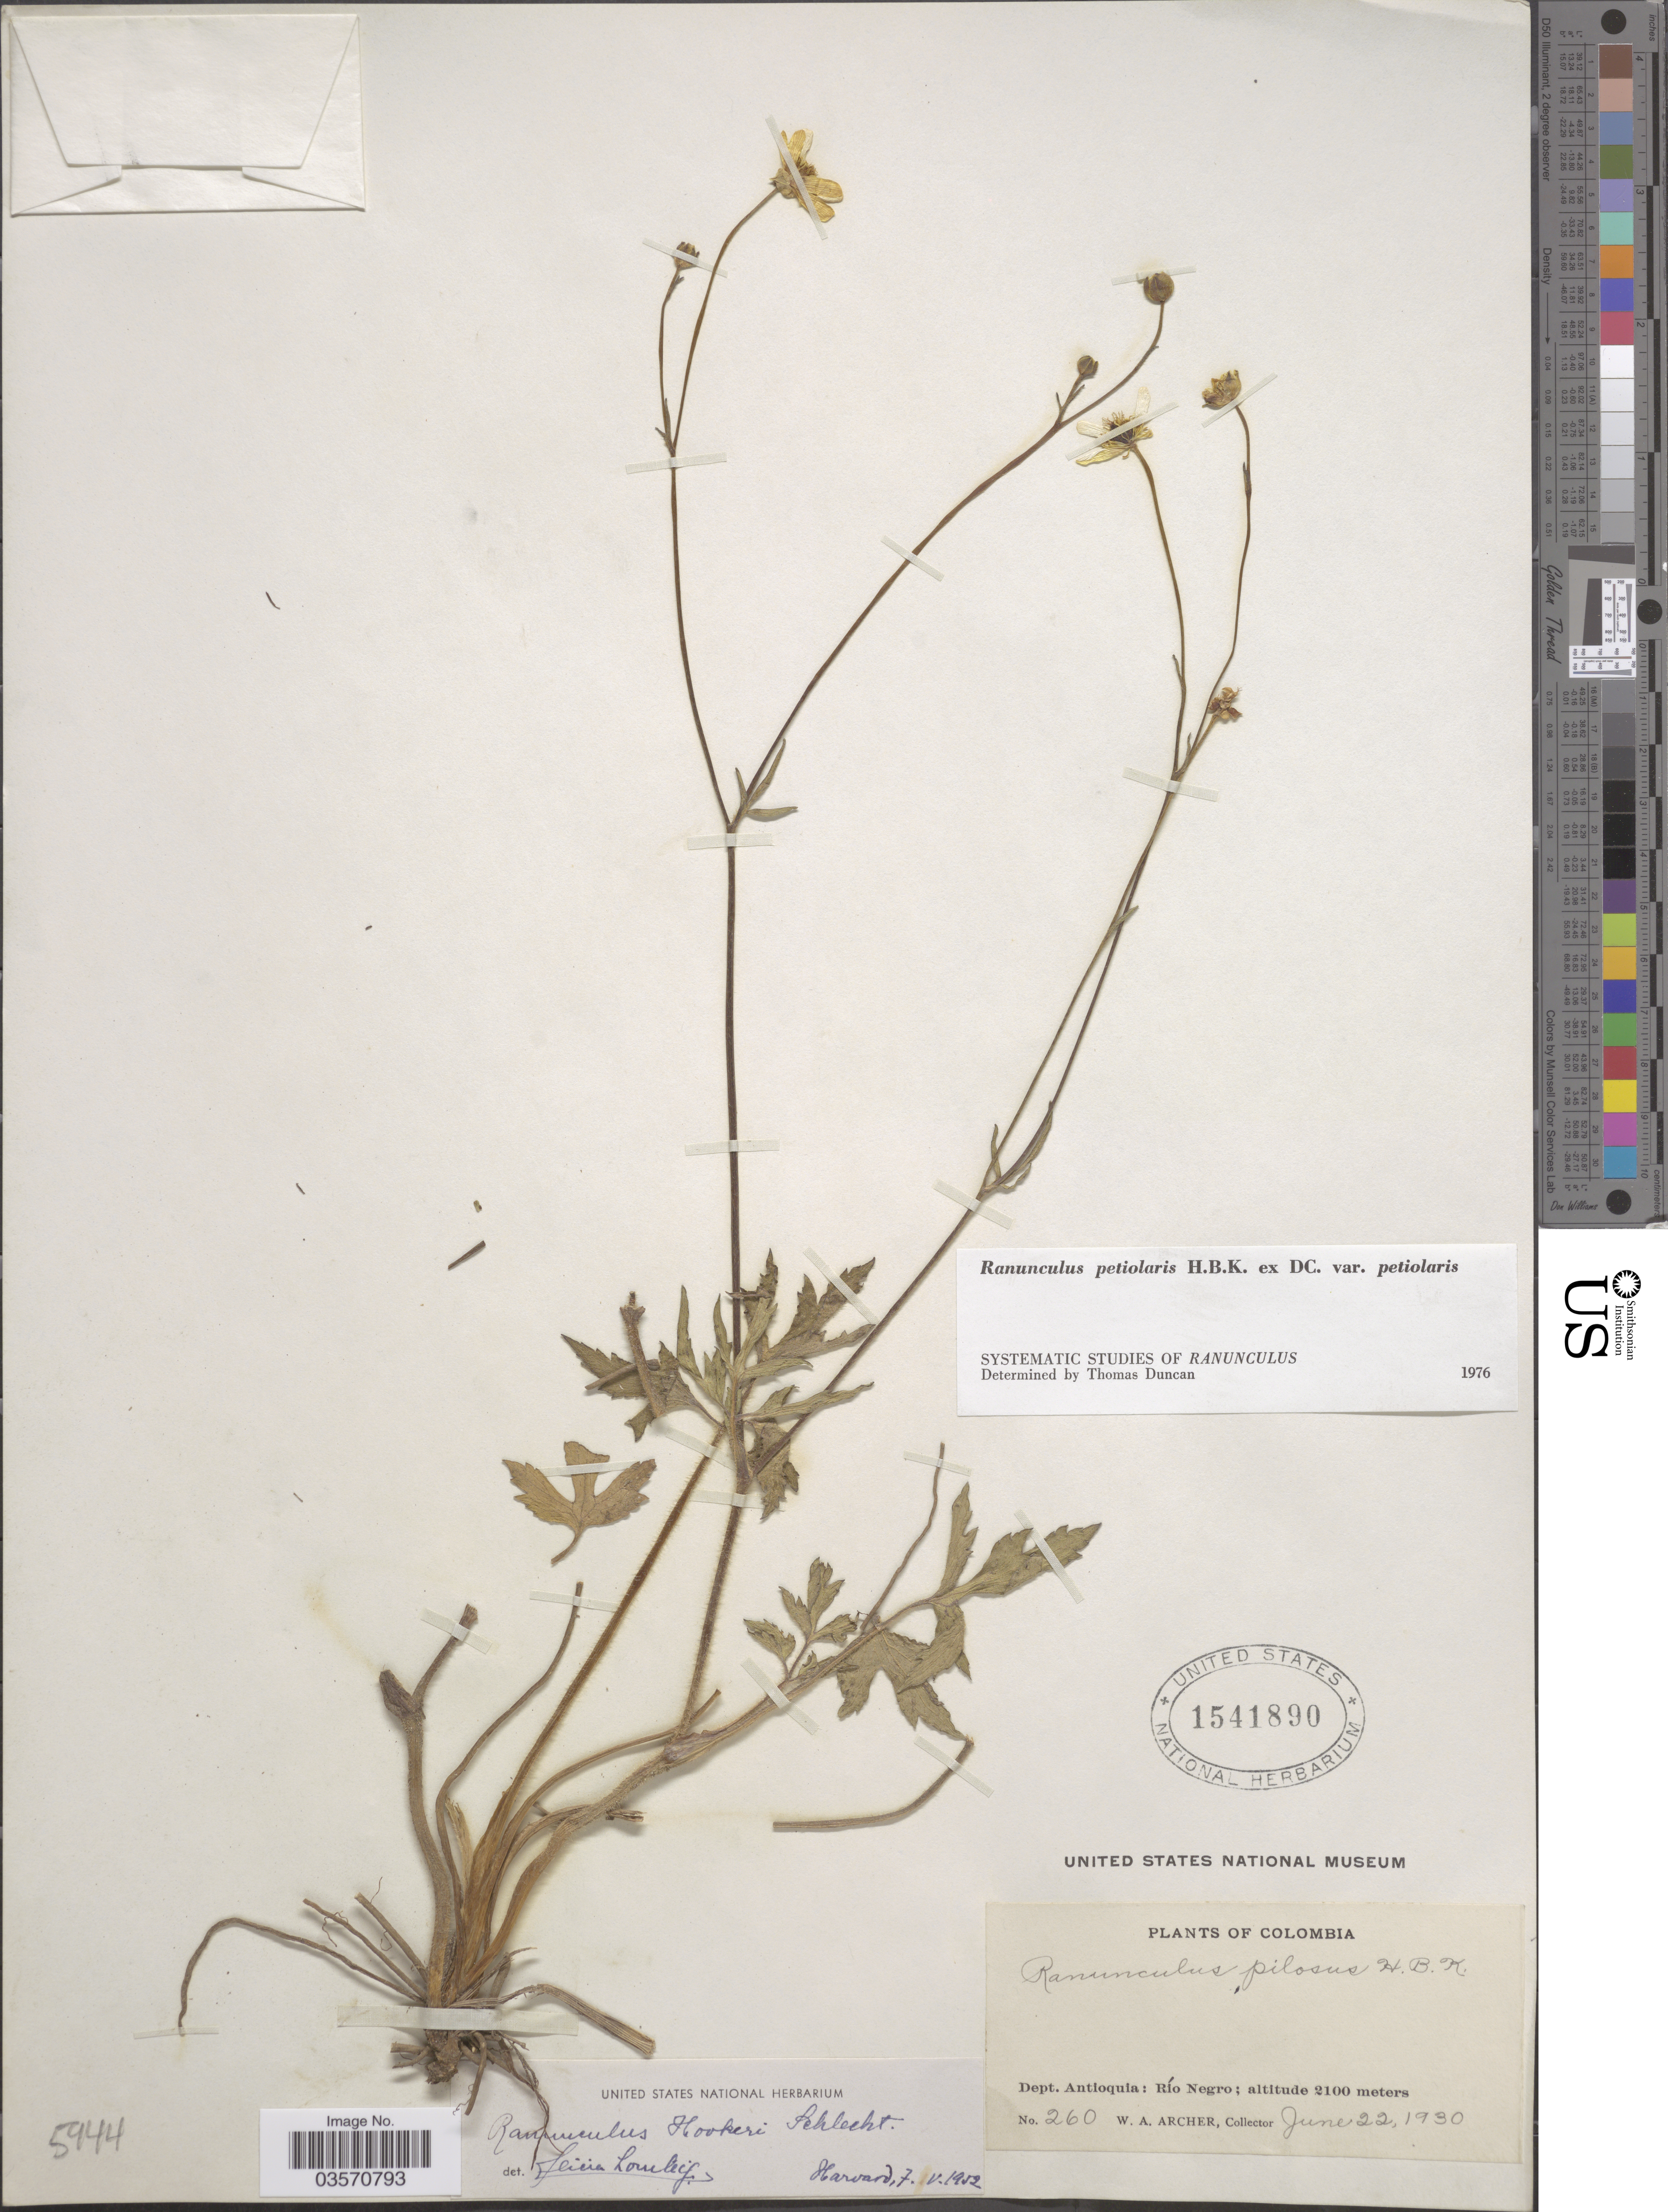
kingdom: Plantae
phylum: Tracheophyta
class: Magnoliopsida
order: Ranunculales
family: Ranunculaceae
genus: Ranunculus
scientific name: Ranunculus petiolaris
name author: Kunth ex DC.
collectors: W. Archer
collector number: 260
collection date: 1930-06-22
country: Colombia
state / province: Antioquia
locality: Dept. Antioquia: Río Negro.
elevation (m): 2100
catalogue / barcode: US 1541890